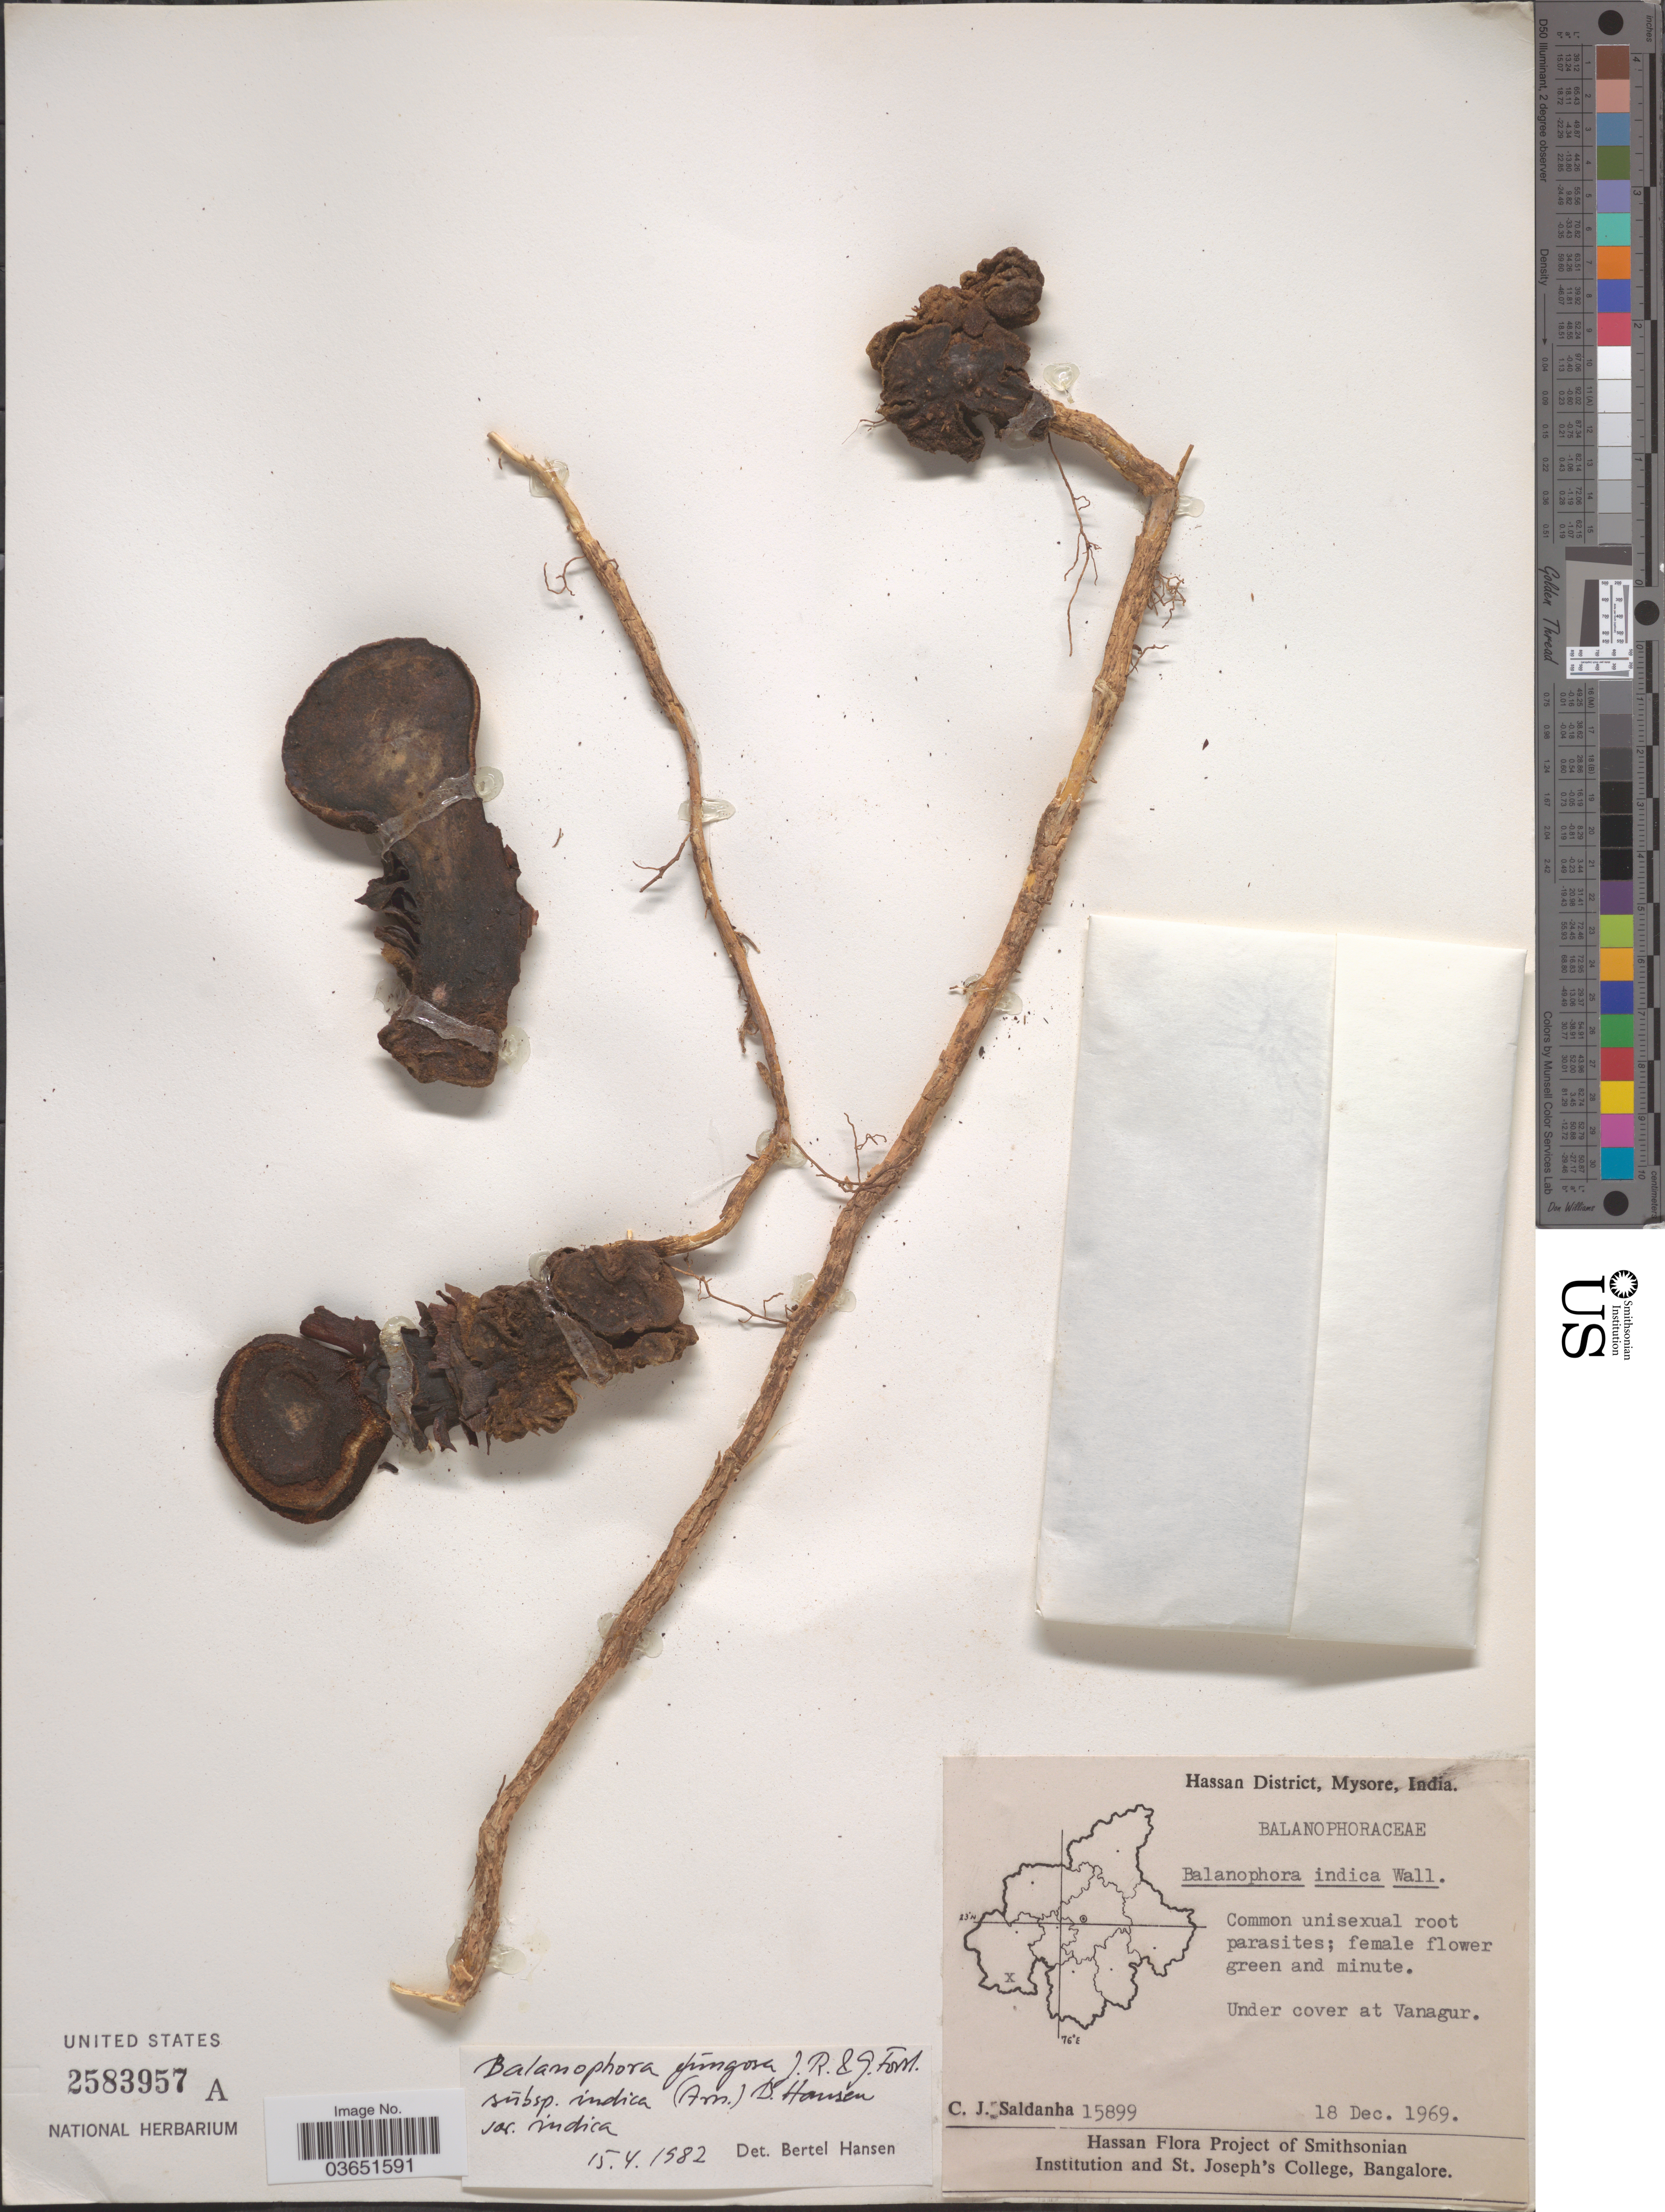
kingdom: Plantae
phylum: Tracheophyta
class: Magnoliopsida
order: Santalales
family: Balanophoraceae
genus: Balanophora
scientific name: Balanophora fungosa subsp. indica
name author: (Arn.) B. Hansen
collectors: C. J. Saldanha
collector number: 15899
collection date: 1969-12-18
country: India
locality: Hassan District, Mysore. Under cover at Vanagur.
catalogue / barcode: US 2583957A